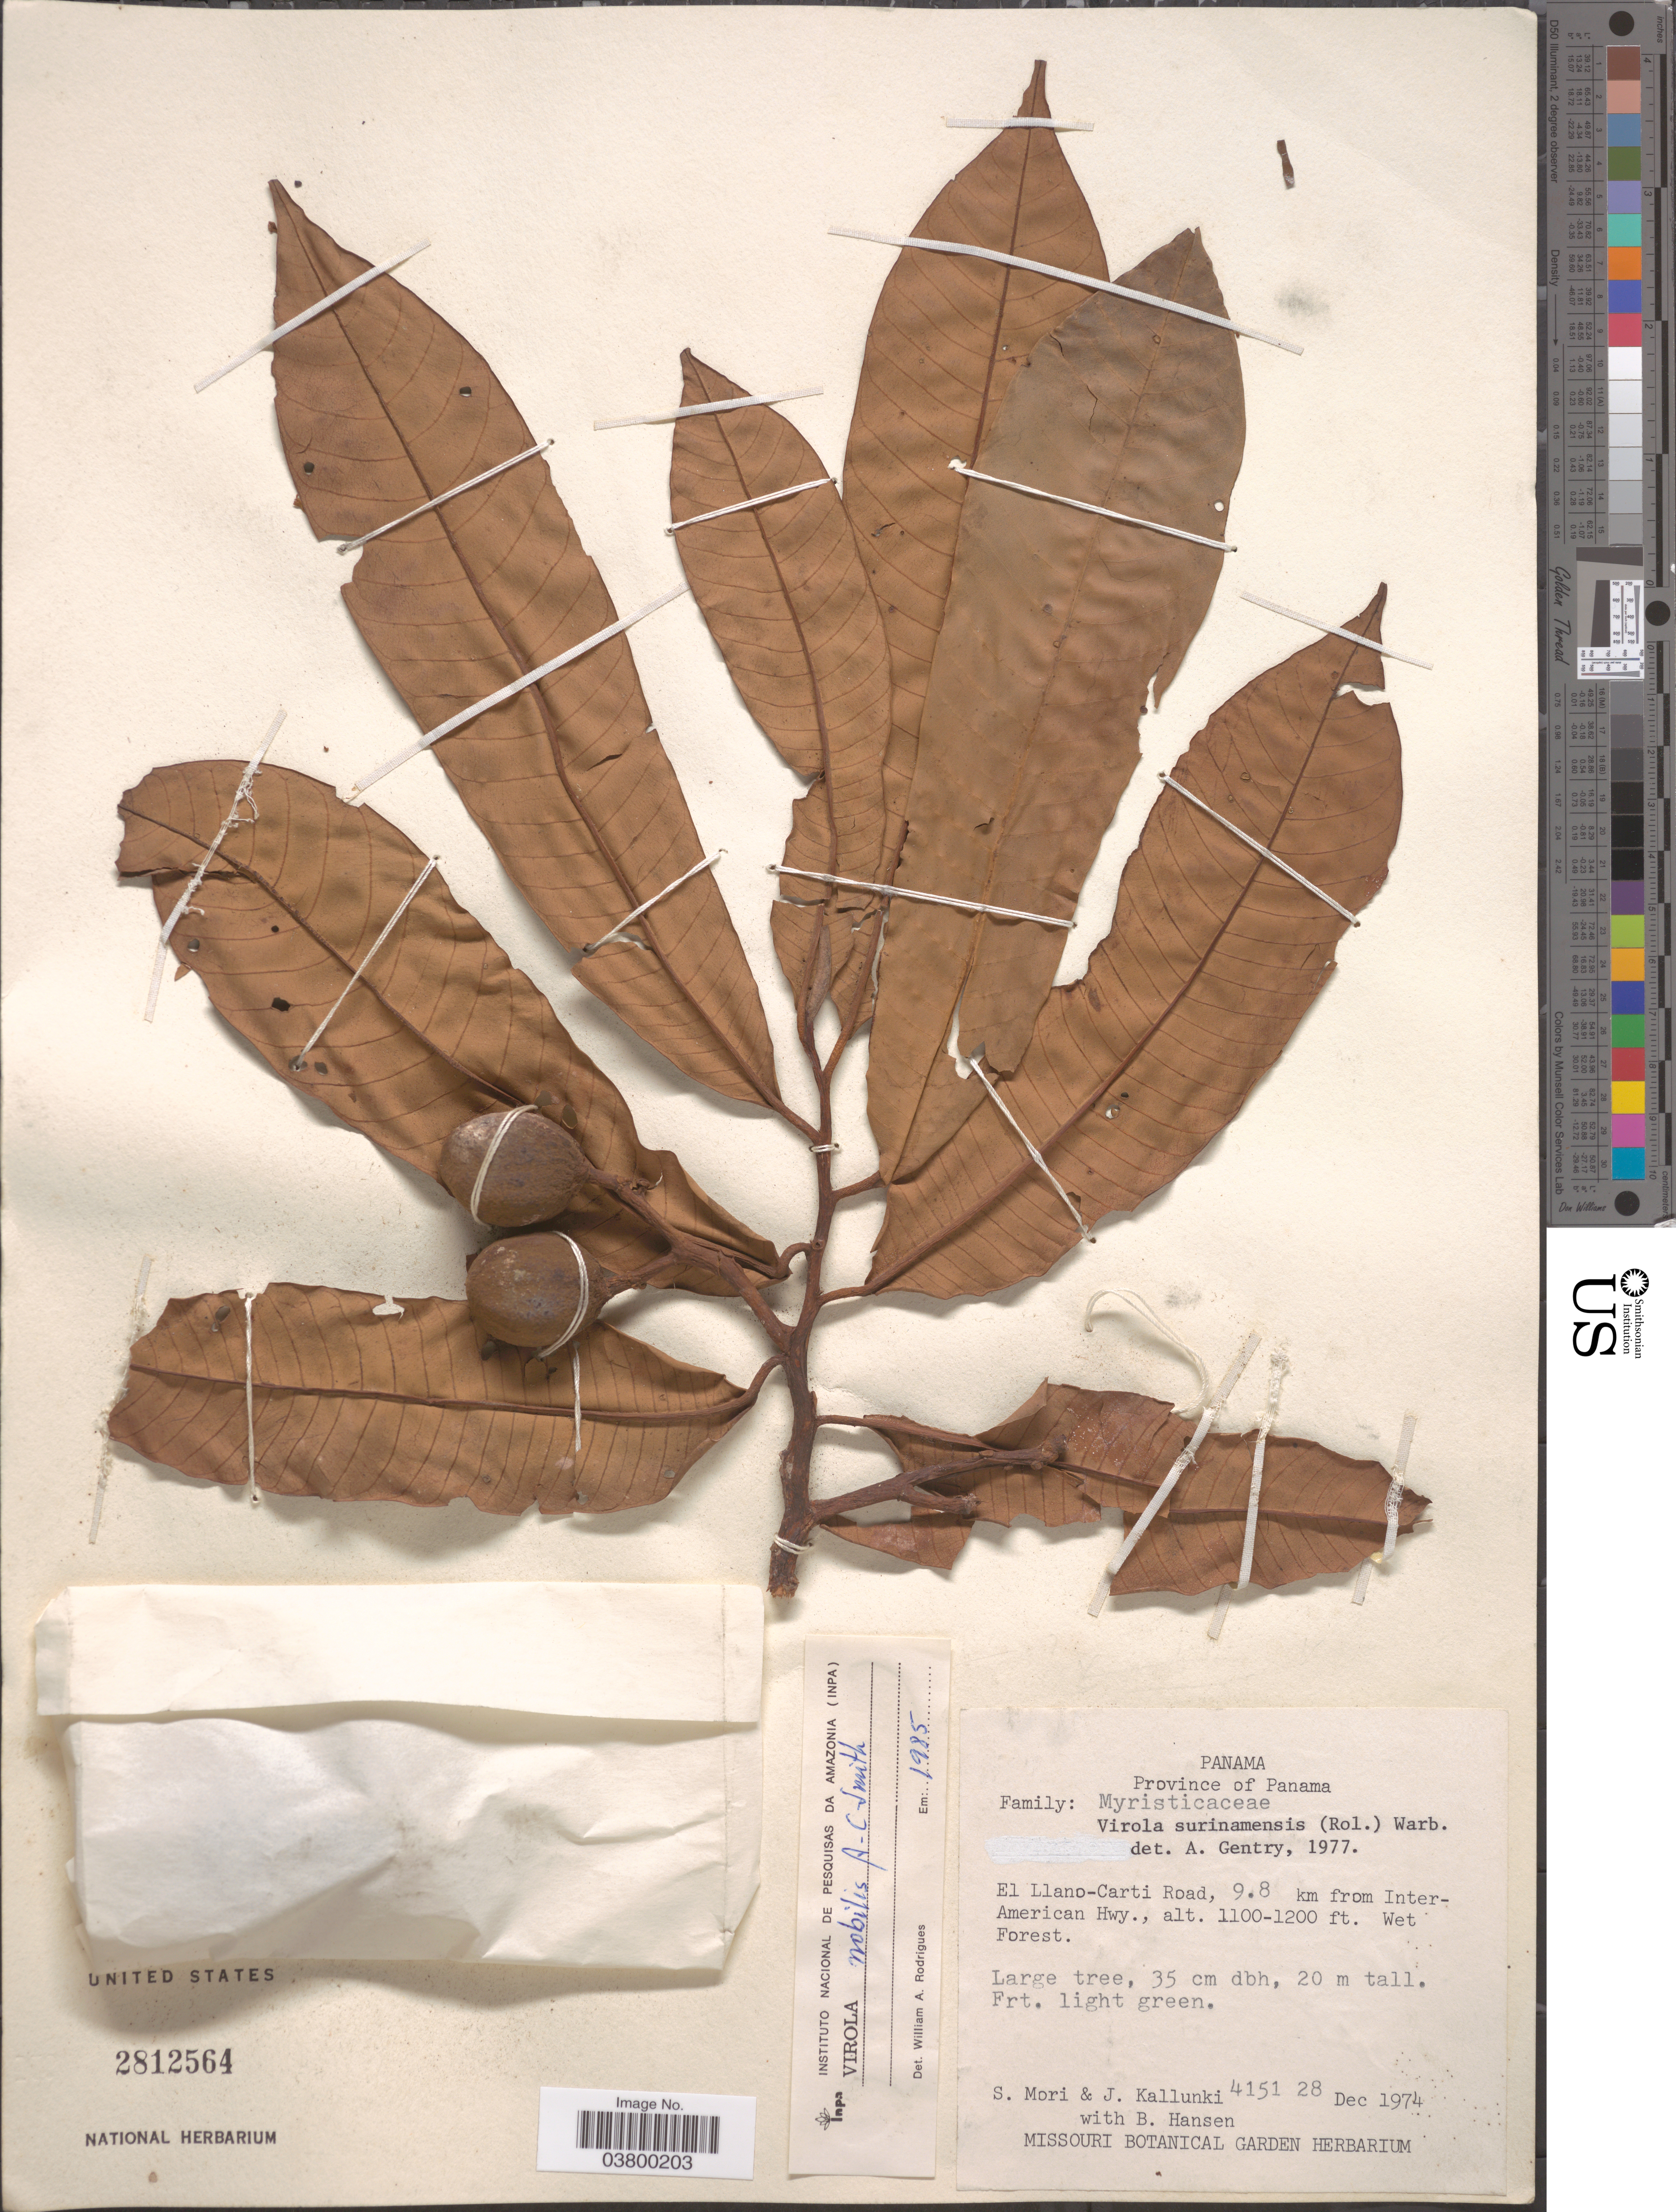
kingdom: Plantae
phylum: Tracheophyta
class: Magnoliopsida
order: Magnoliales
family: Myristicaceae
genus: Virola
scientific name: Virola nobilis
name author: A.C. Sm.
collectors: S. Mori, J. Kallunki & B. Hansen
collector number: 4151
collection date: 1974-12-28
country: Panama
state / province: Panamá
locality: El Llano-Carti Road, 9.8 km from Inter-American Hwy.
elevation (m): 335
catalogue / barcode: US 2812564